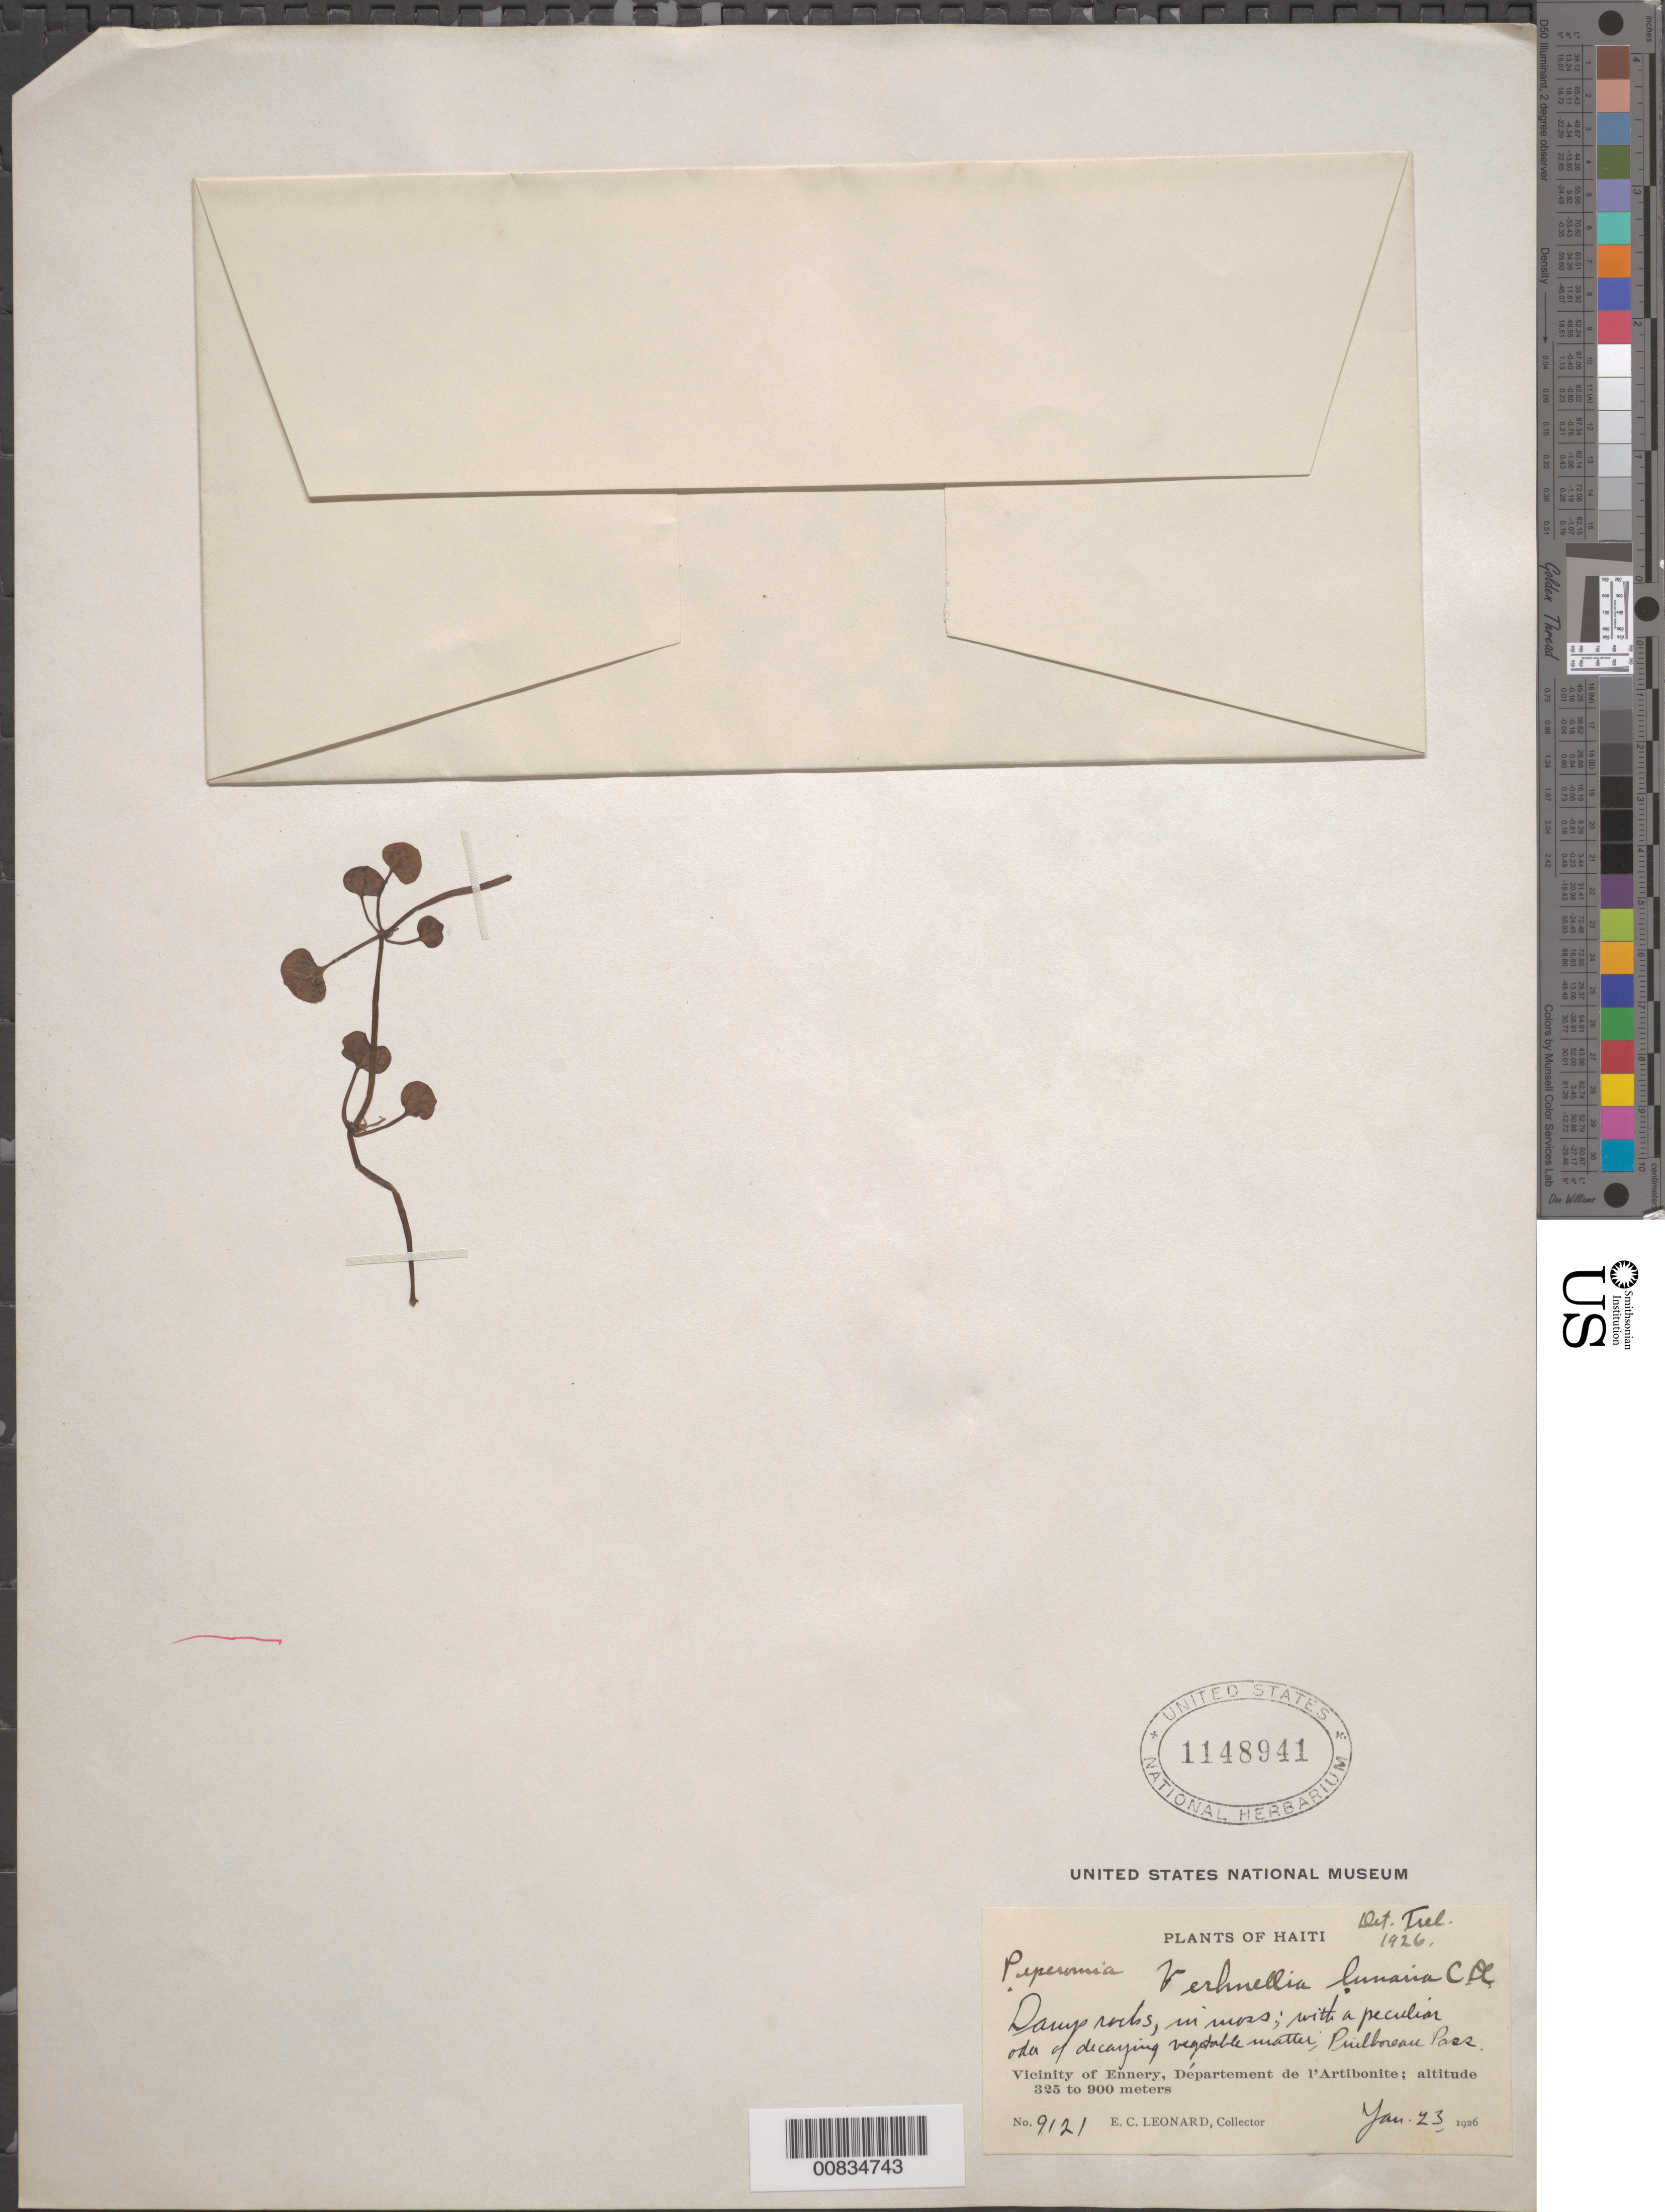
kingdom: Plantae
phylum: Tracheophyta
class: Magnoliopsida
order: Piperales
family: Piperaceae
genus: Verhuellia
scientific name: Verhuellia reniformis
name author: (Willd. ex Link) C. DC.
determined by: Trelease, --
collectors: E. C. Leonard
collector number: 9121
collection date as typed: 23 Jan 1926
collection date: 1926-01-23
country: Haiti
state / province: Artibonite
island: Hispaniola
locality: Vicinity of Ennery. Puilboreau Pass.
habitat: Damp rocks in moss.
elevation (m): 325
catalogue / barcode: US 1148941